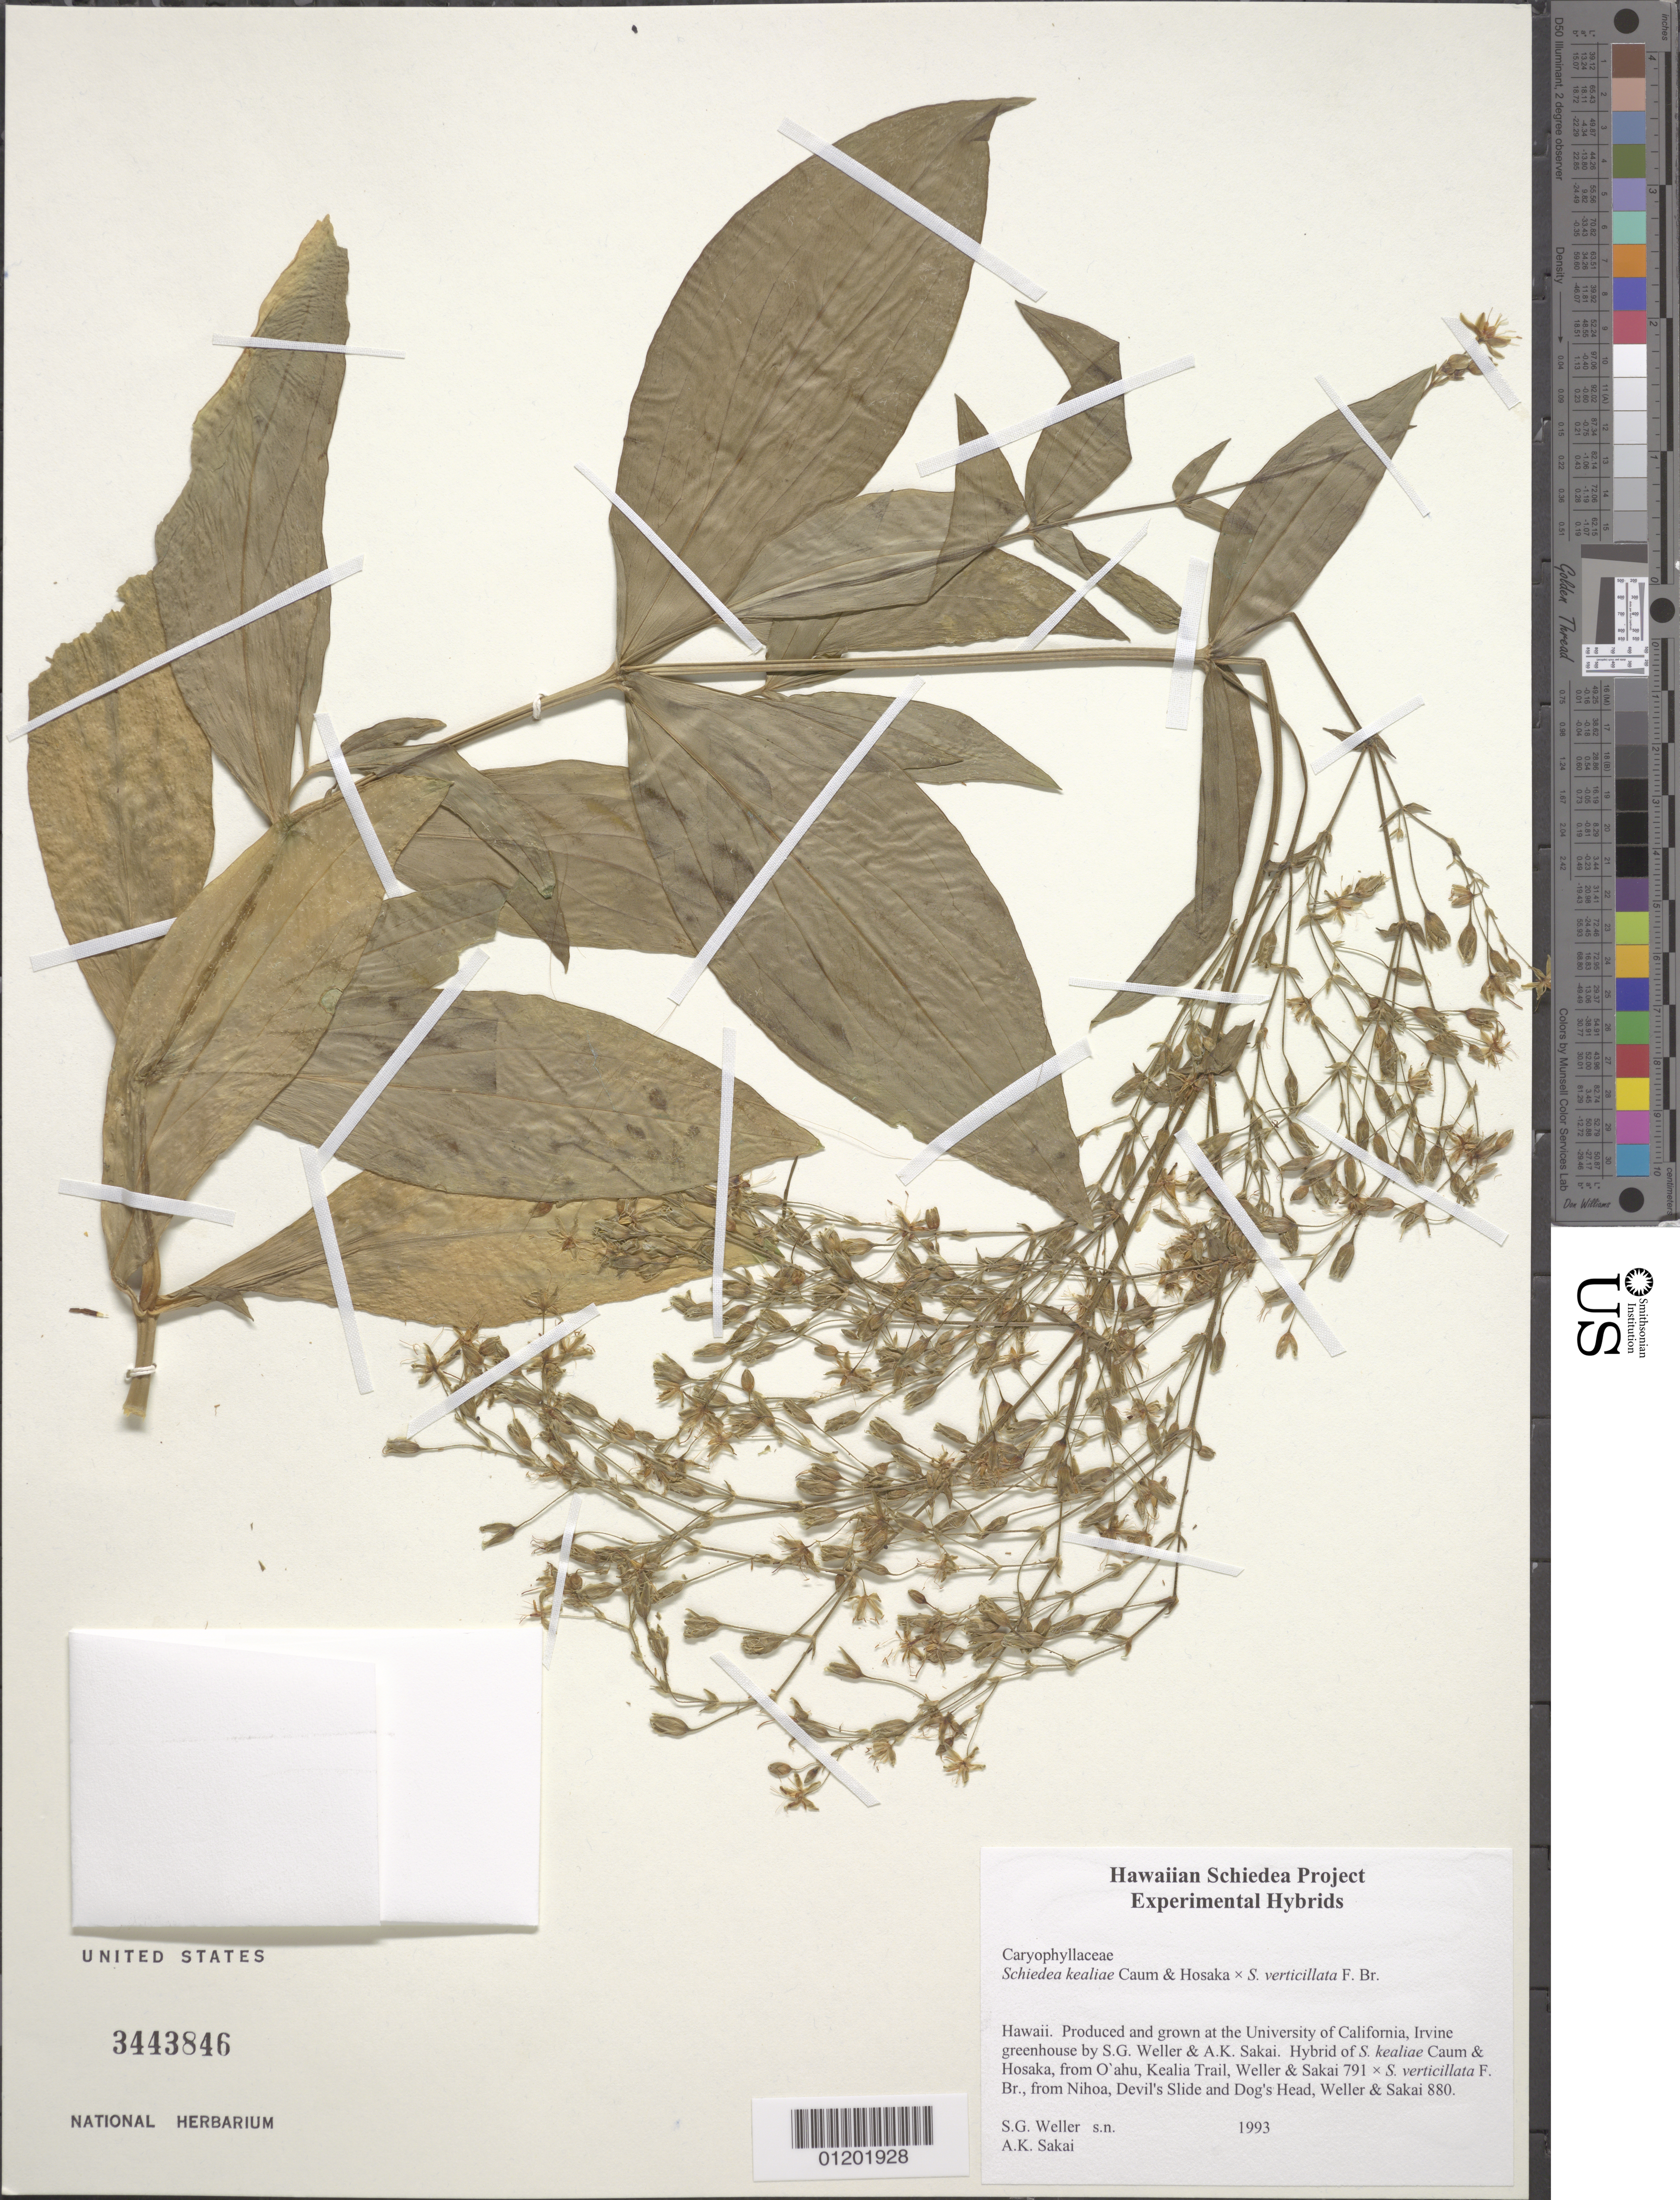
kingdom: Plantae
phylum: Tracheophyta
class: Magnoliopsida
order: Caryophyllales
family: Caryophyllaceae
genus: Schiedea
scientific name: Schiedea kealiae x S. verticillata F. Br. in Christoph. & Caum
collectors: S. G. Weller & A. Sakai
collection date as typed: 1993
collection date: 1993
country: United States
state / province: California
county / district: Orange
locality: University of California, Irvine greenhouse.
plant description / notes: Hybrid of S. kealiae Caum & Hosaka [from O'ahu, Kealia Trail, Weller & Sakai 791] × S. verticillata F. Br. [from Nihoa, Devil's Slide and Dog's Head, Weller & Sakai 880].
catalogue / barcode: US 3443846